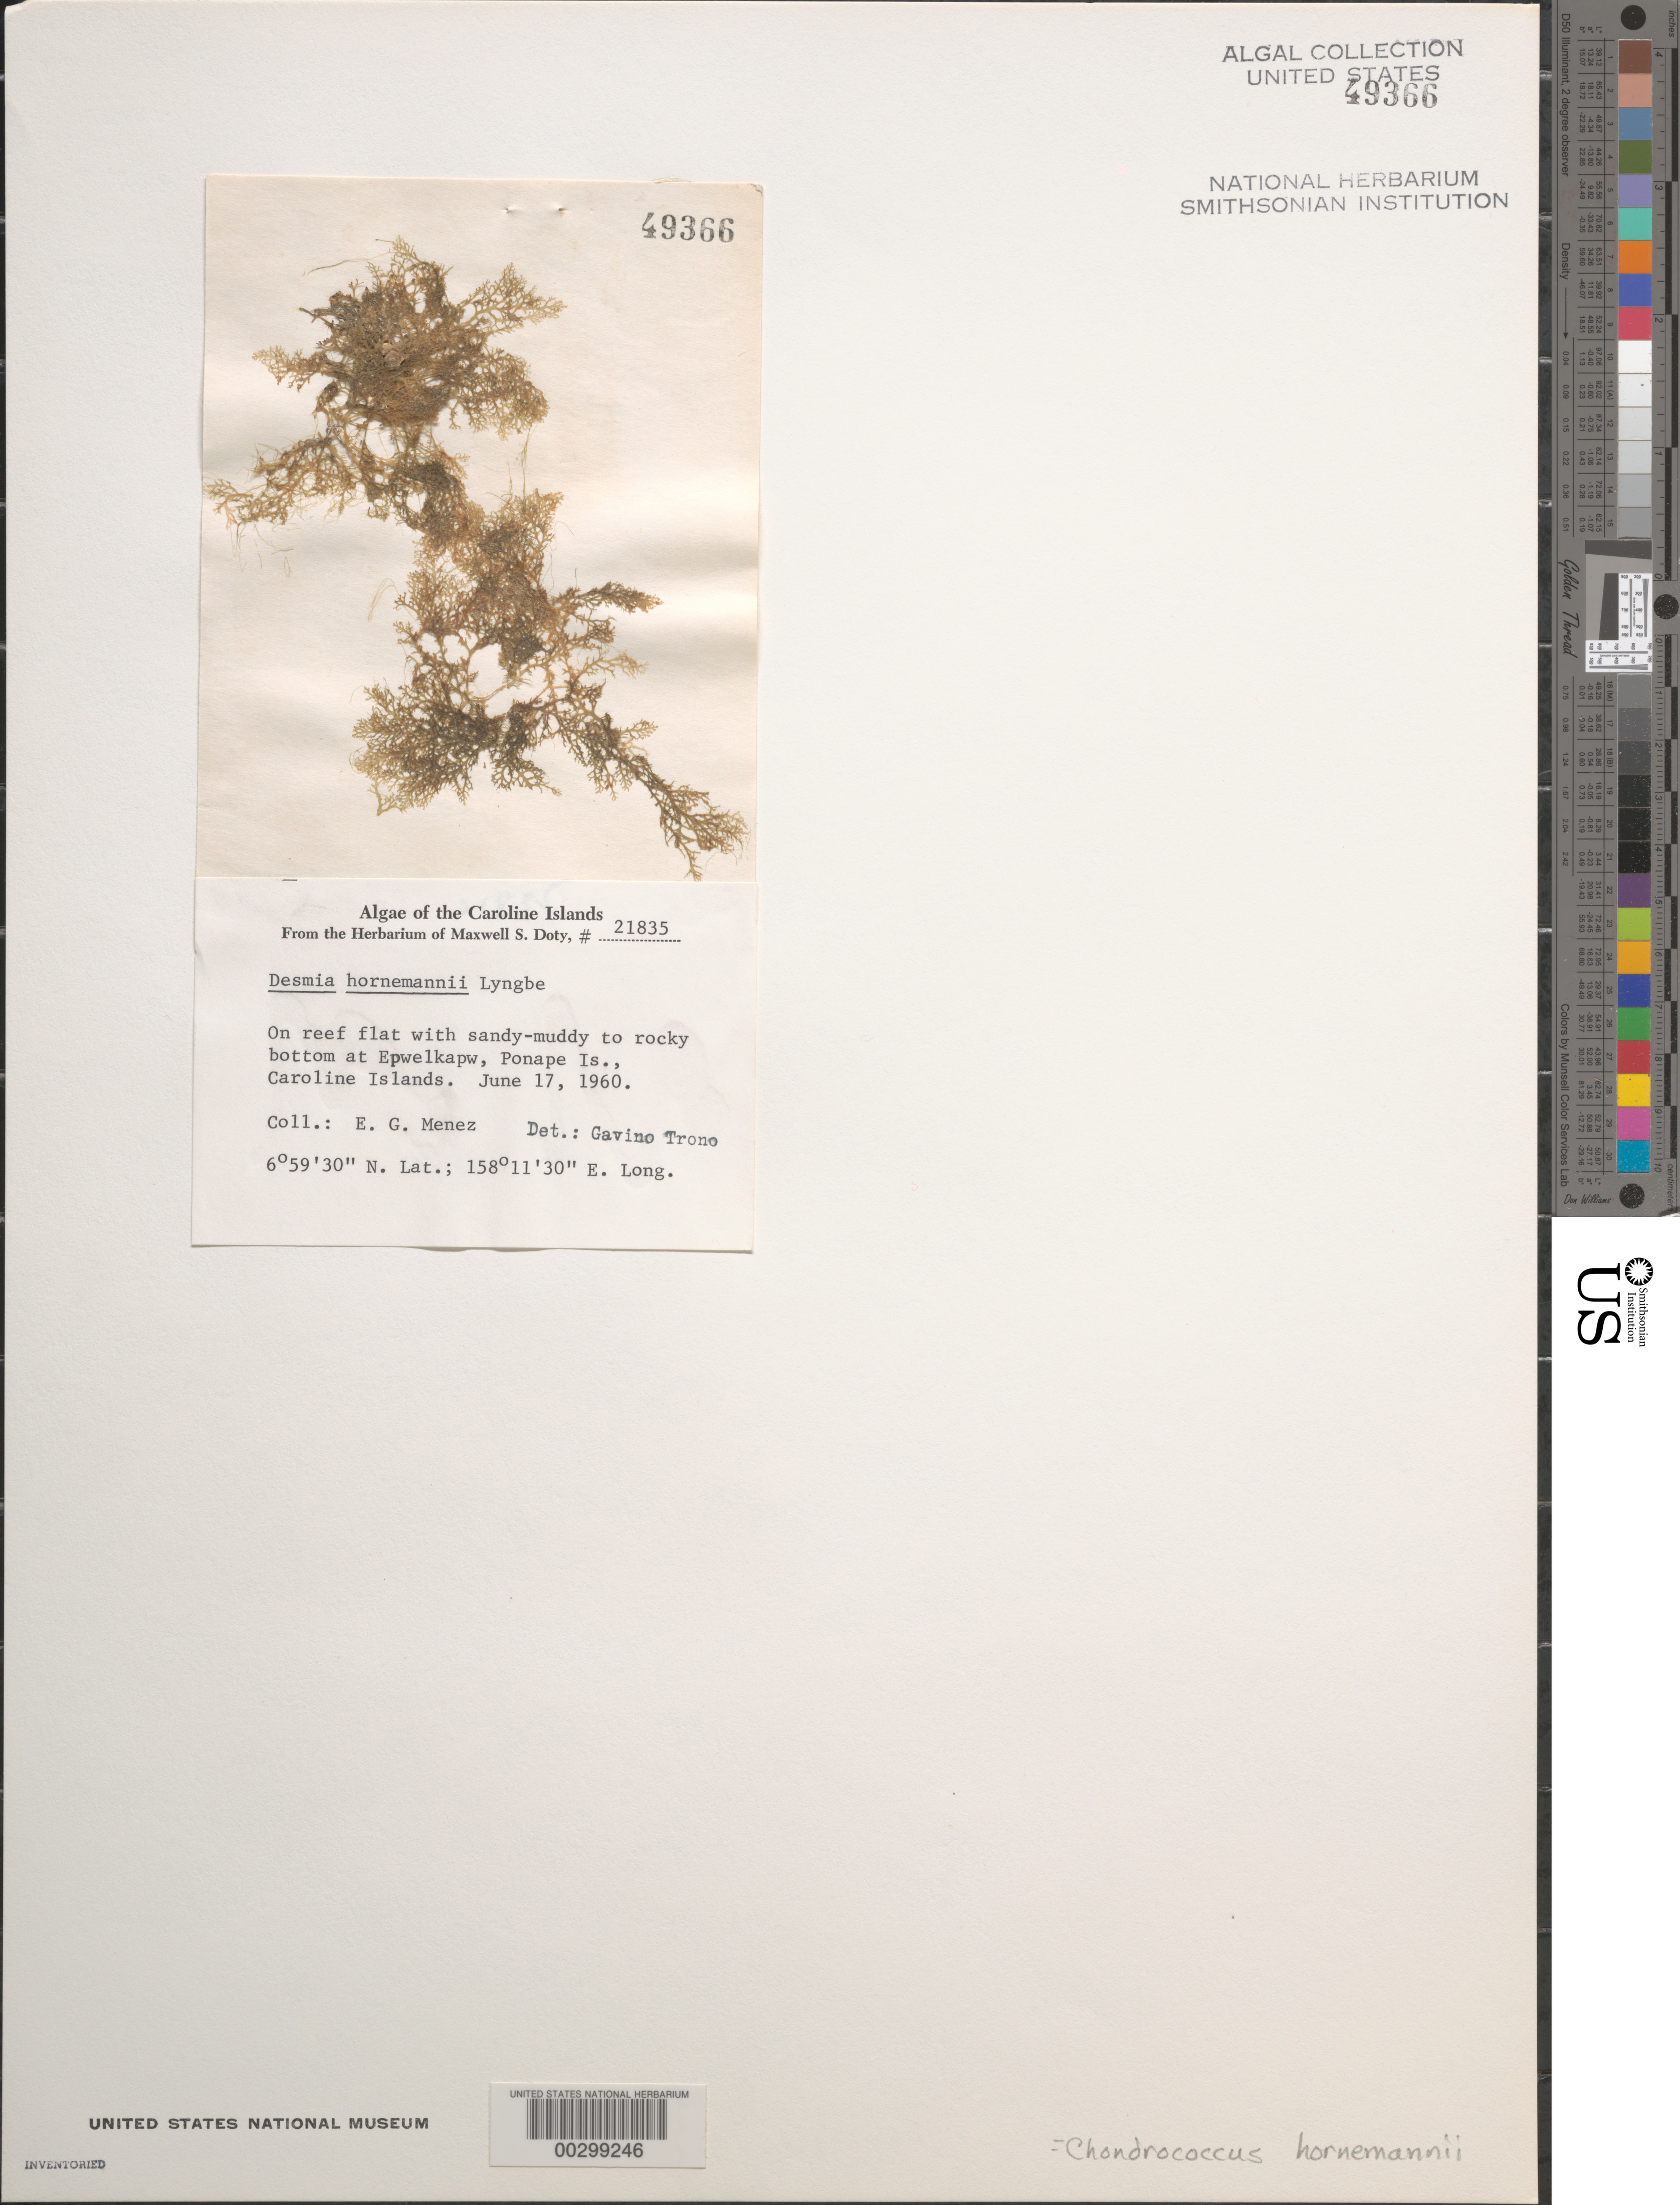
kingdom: Plantae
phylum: Rhodophyta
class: Florideophyceae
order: Gigartinales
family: Rhizophyllidaceae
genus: Portieria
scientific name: Portieria hornemannii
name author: (Lyngbye) P.C. Silva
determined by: Algae name updating Project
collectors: Meñez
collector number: MSD 21835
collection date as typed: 17 Jun 1960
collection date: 1960-06-17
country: Micronesia, Federated States of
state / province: Pohnpei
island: Pohnpei [Ponape] Islands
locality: Epwelkapw Islet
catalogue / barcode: US 49366